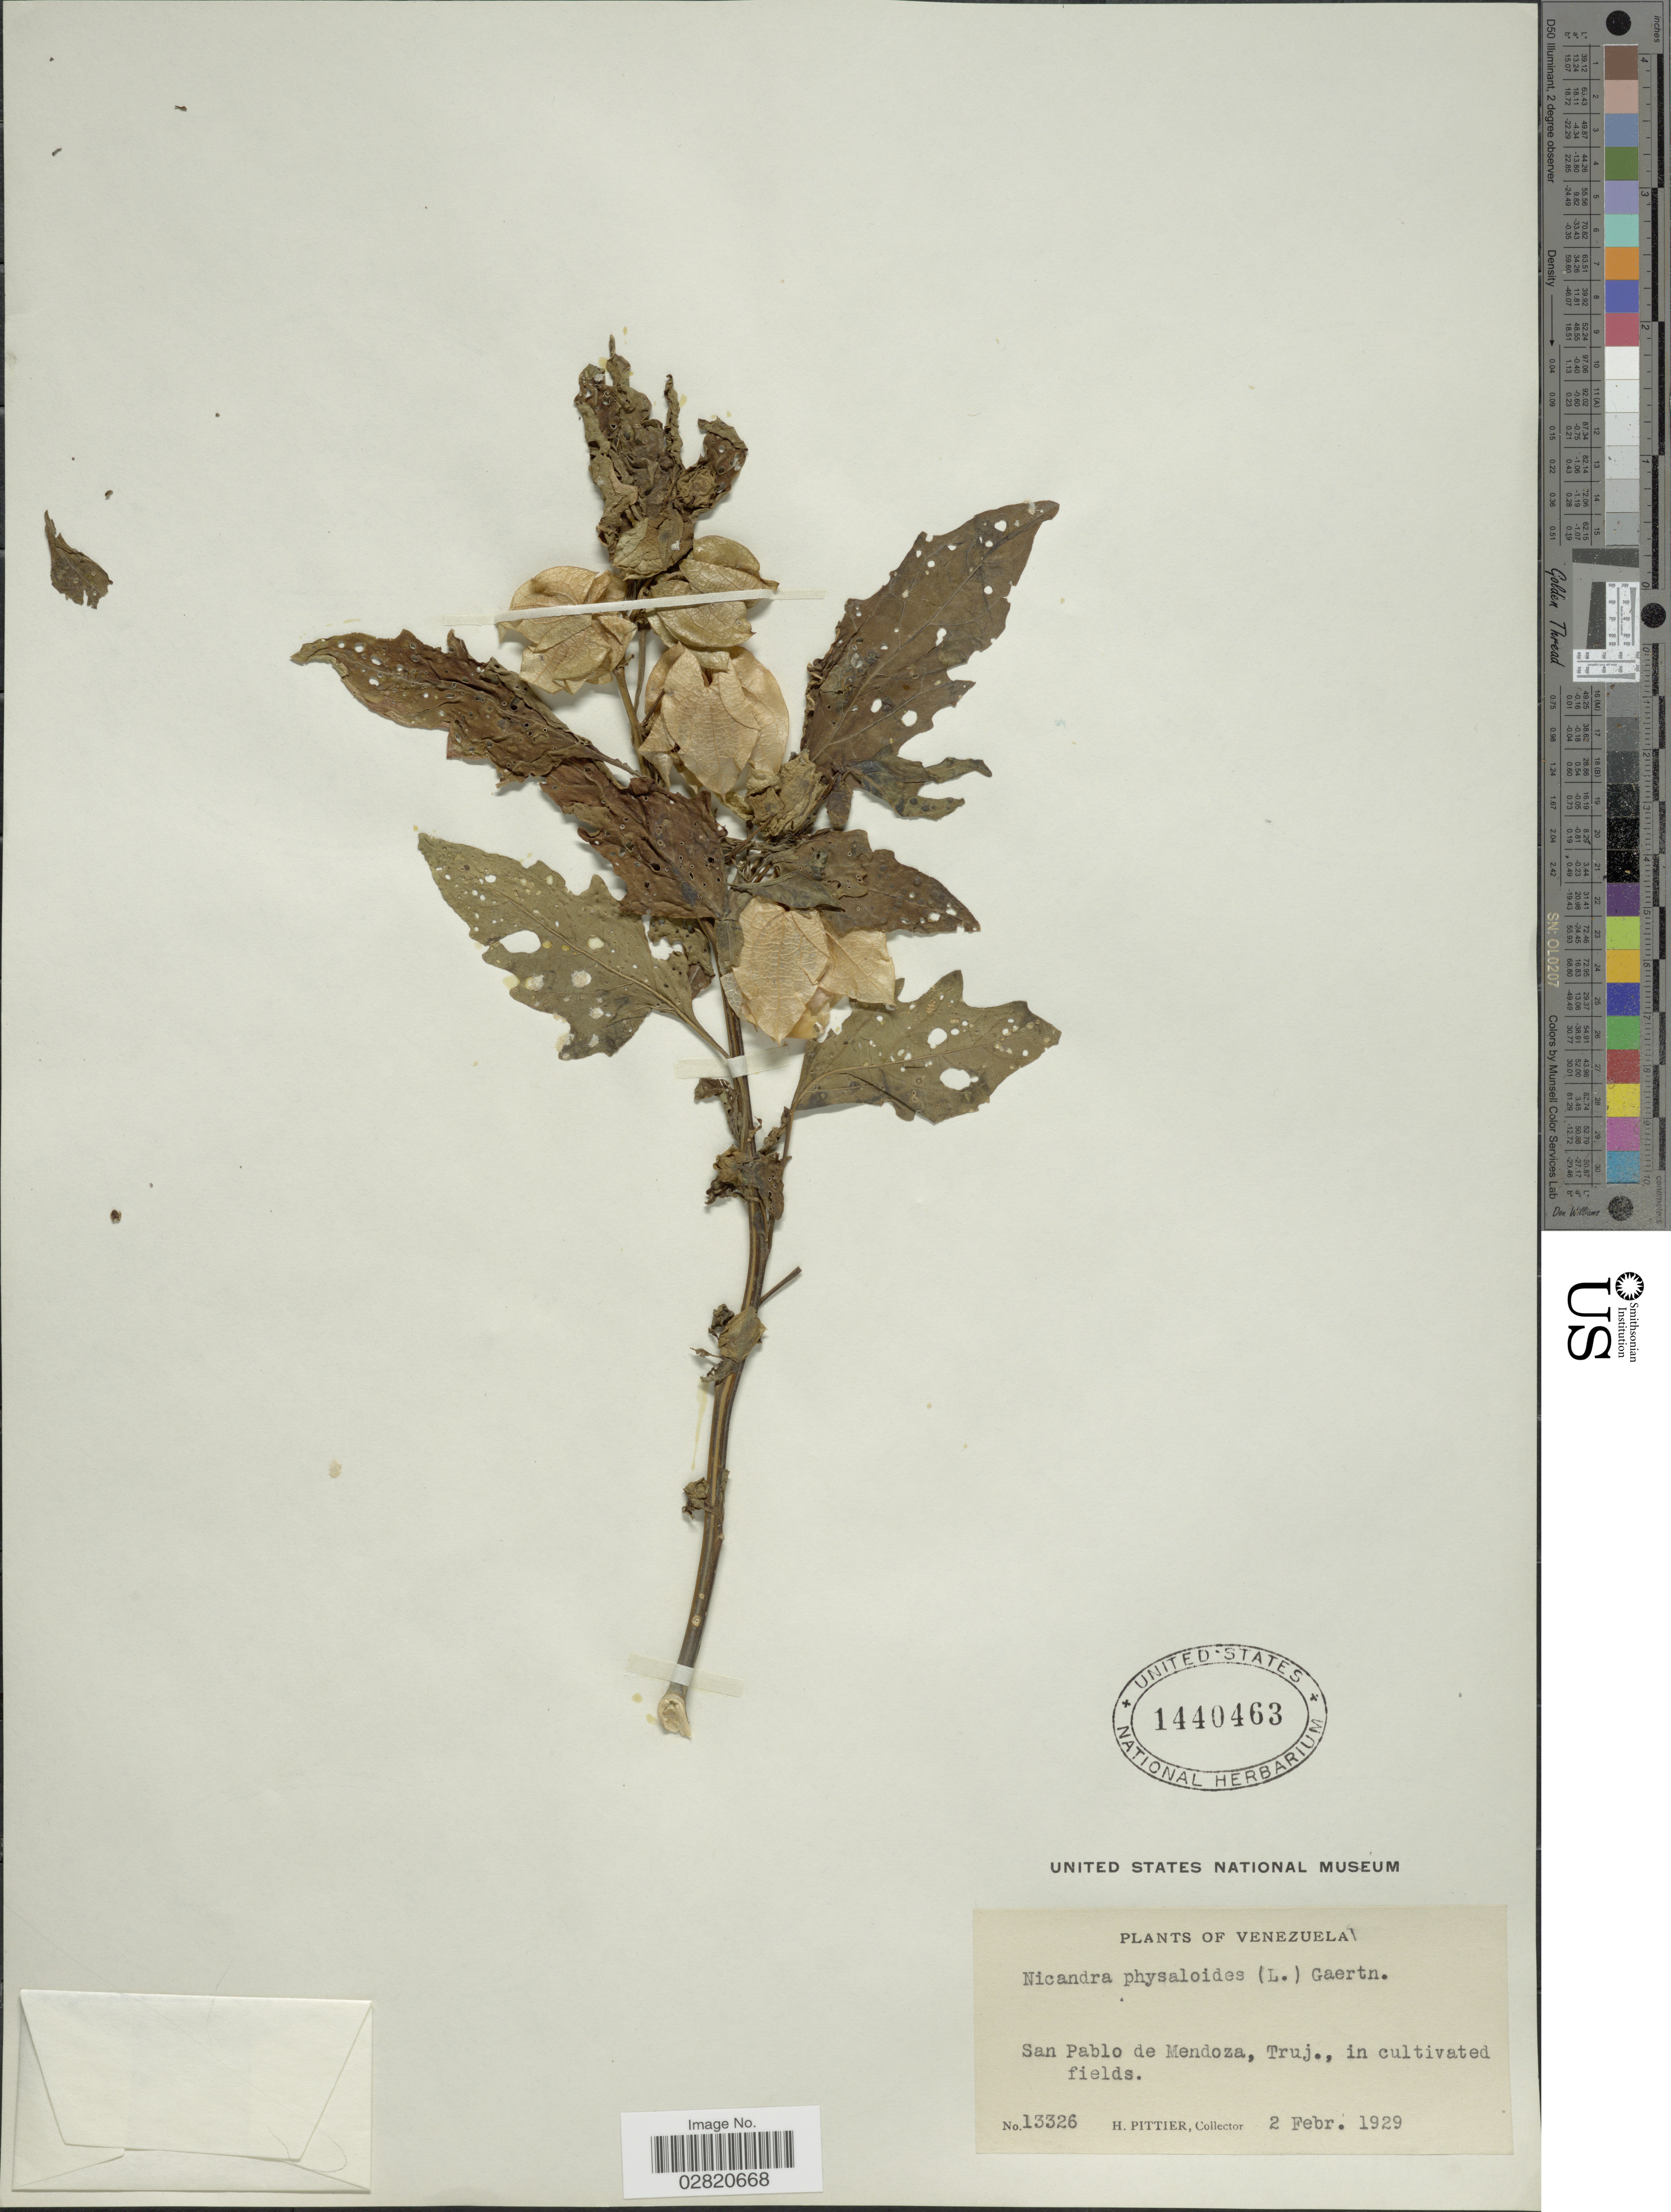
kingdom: Plantae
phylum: Tracheophyta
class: Magnoliopsida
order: Solanales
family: Solanaceae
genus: Nicandra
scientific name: Nicandra physalodes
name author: (L.) Gaertn.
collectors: H. F. Pittier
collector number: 13326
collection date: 1929-02-02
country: Venezuela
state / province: Trujillo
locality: San Pablo de Mendoza, Truj.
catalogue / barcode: US 1440463